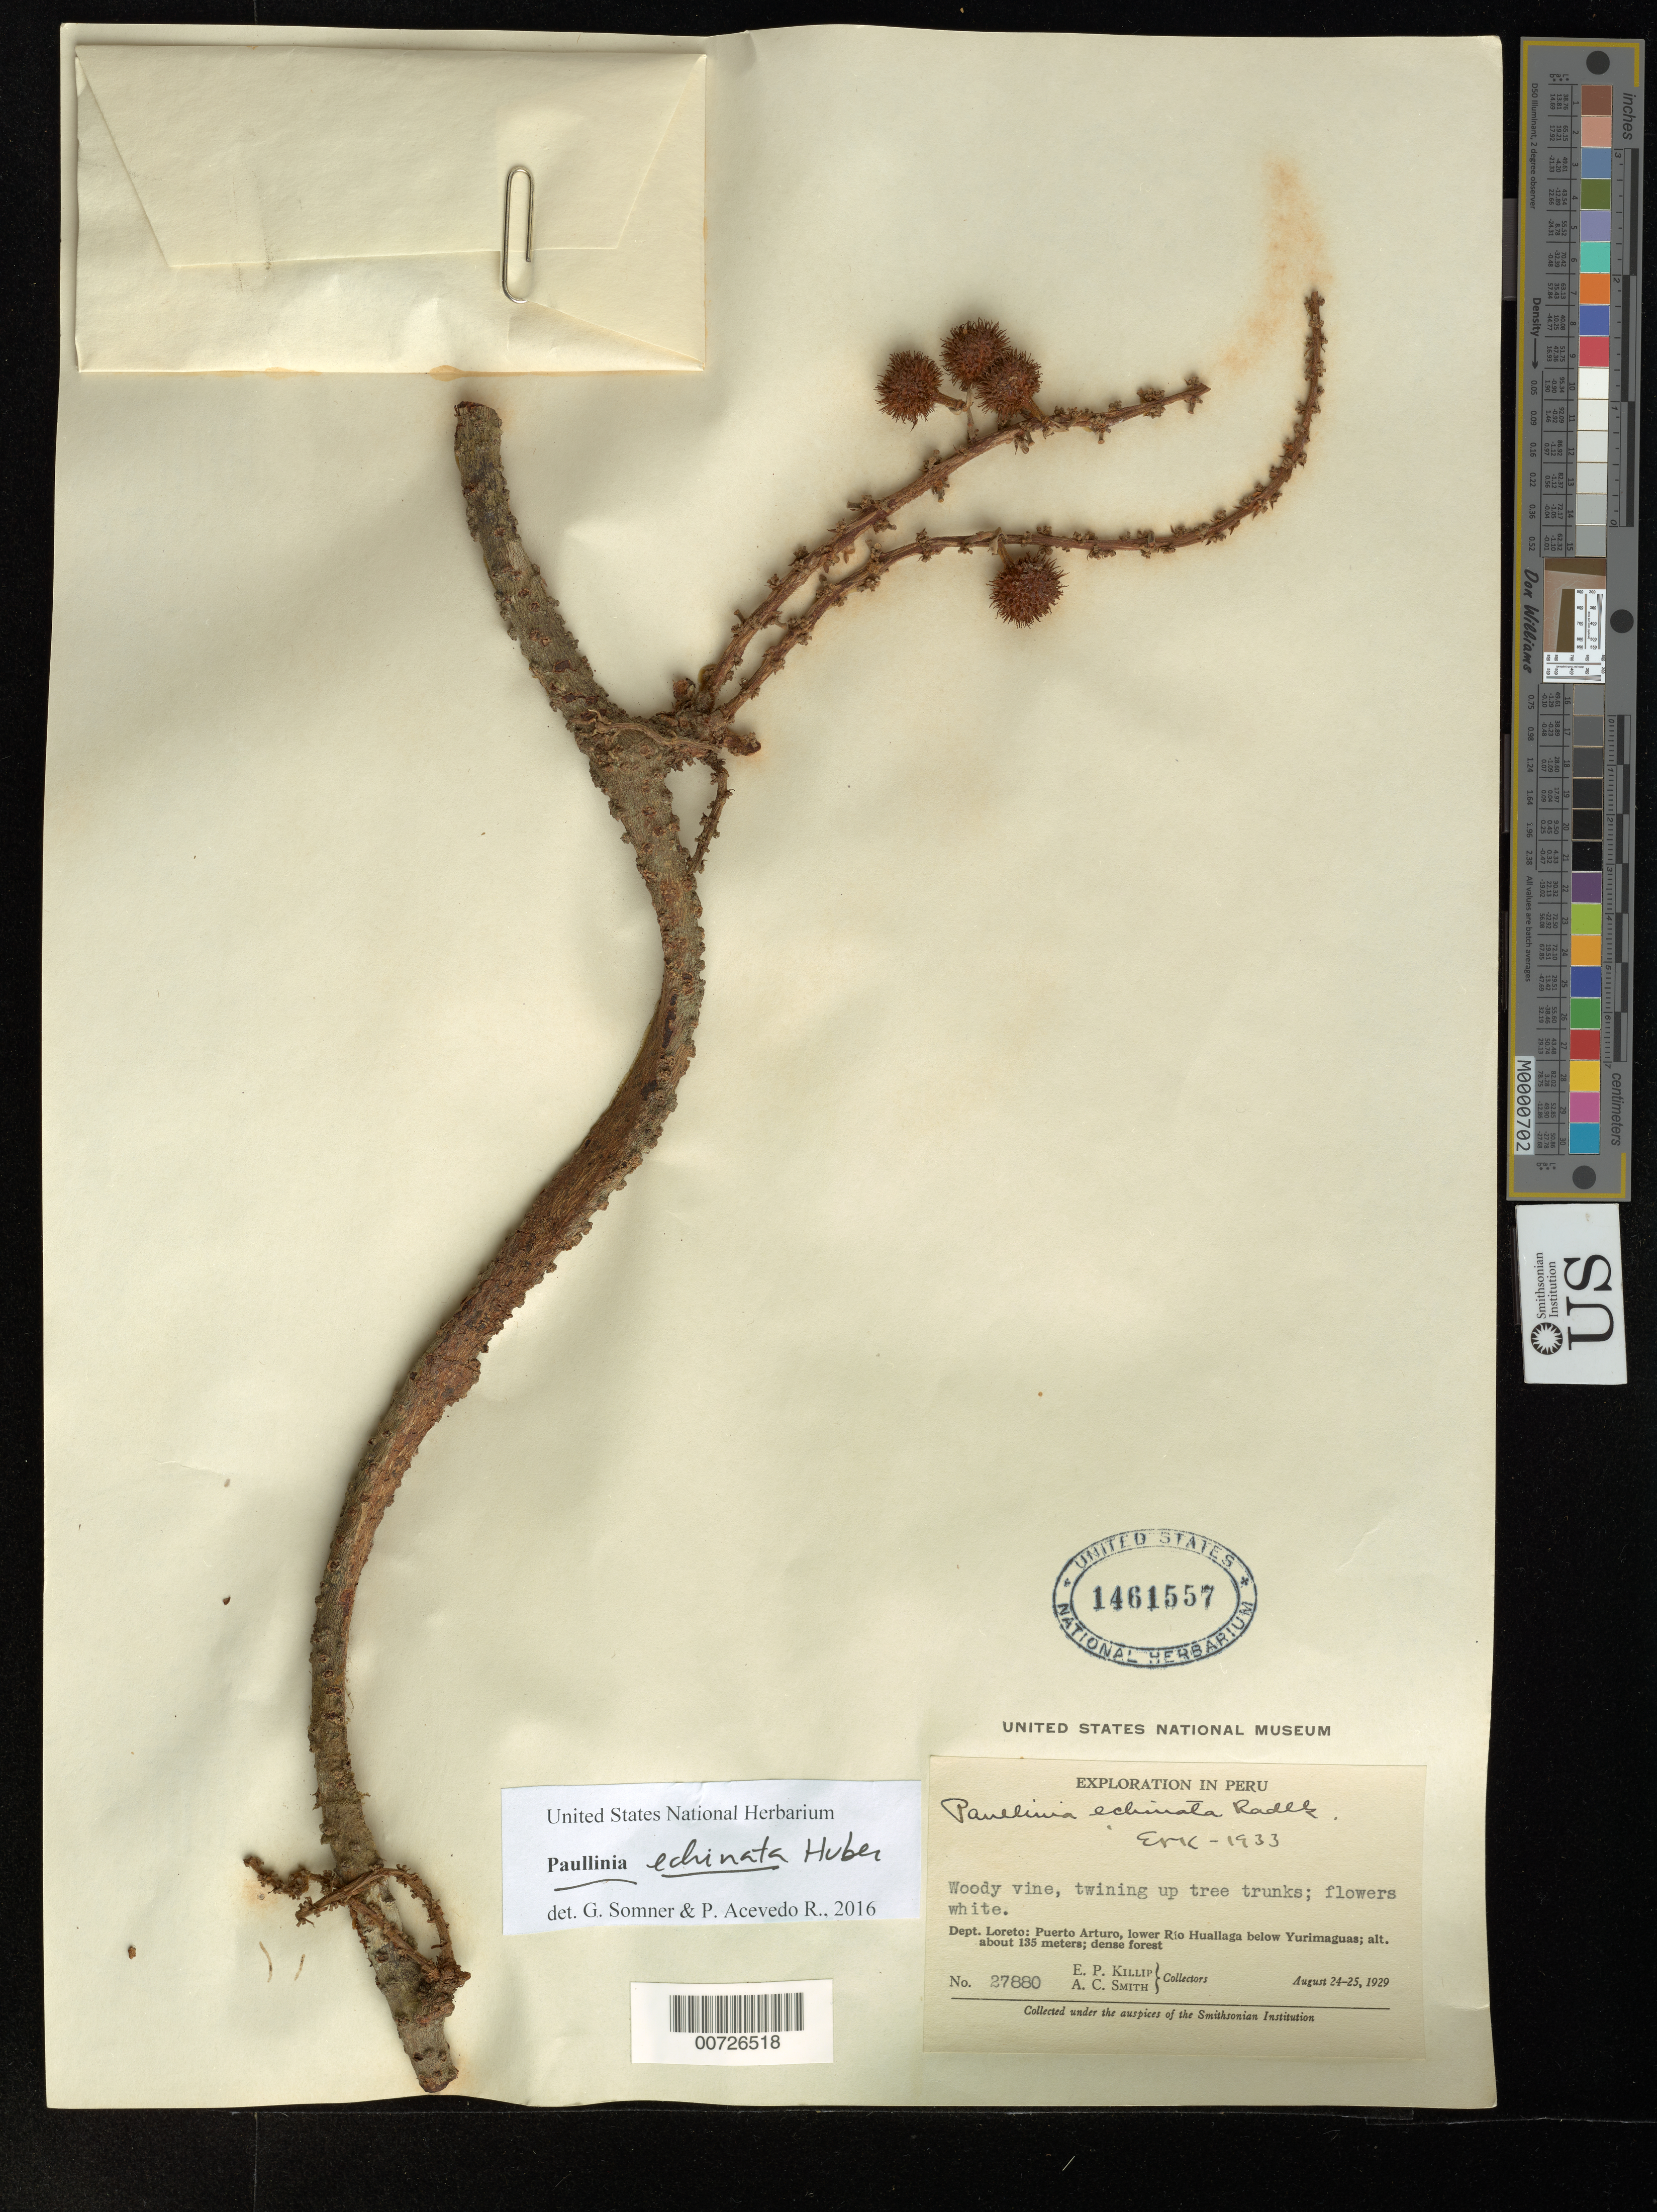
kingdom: Plantae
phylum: Tracheophyta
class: Magnoliopsida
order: Sapindales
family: Sapindaceae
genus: Paullinia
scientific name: Paullinia echinata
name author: Huber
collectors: E. P. Killip & A. C. Smith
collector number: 27880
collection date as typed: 24 Aug 1929 to 25 Aug 1929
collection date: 1929-08-24/1929-08-25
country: Peru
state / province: Loreto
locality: Puerto Arturo, lower Rio Huallaga below Yurimaguas.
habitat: Dense forest.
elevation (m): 135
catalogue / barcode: US 1461557